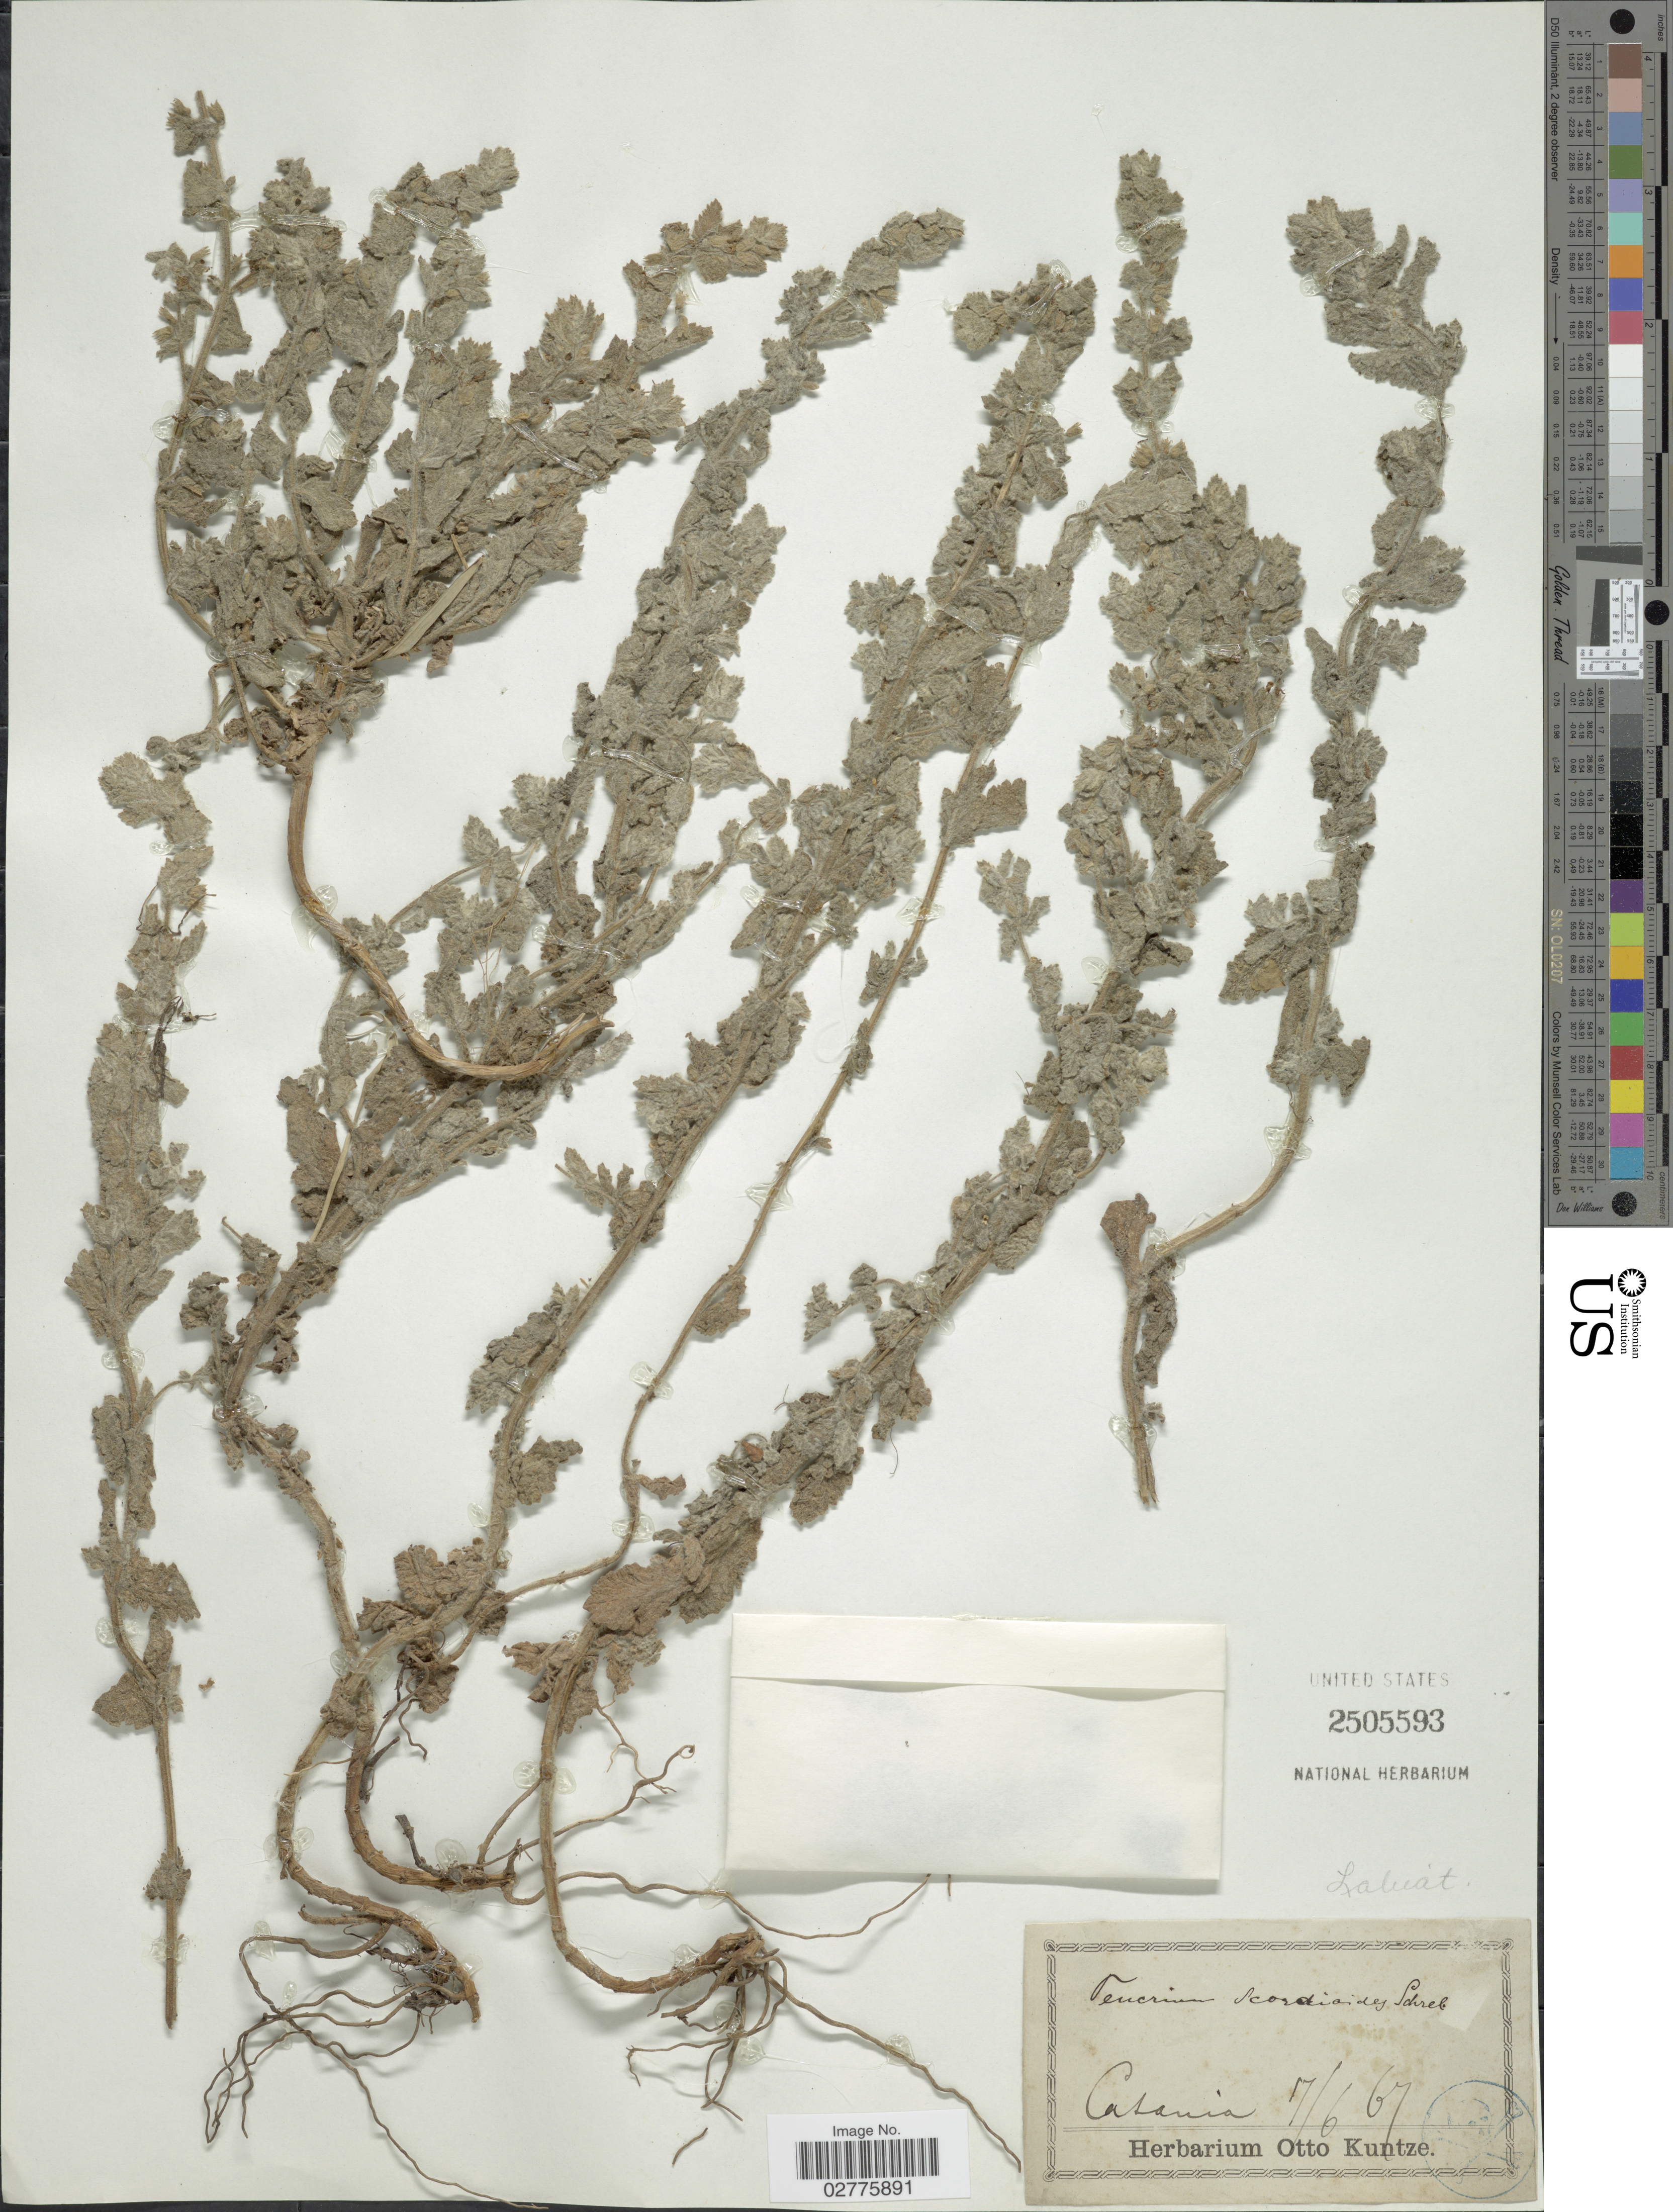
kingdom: Plantae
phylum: Tracheophyta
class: Magnoliopsida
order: Lamiales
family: Lamiaceae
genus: Teucrium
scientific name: Teucrium scordioides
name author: Schreb.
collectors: ex herb. Otto Kuntze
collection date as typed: Transcribed d/m/y: 7/6/67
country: Italy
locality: Catania.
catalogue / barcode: US 2505593